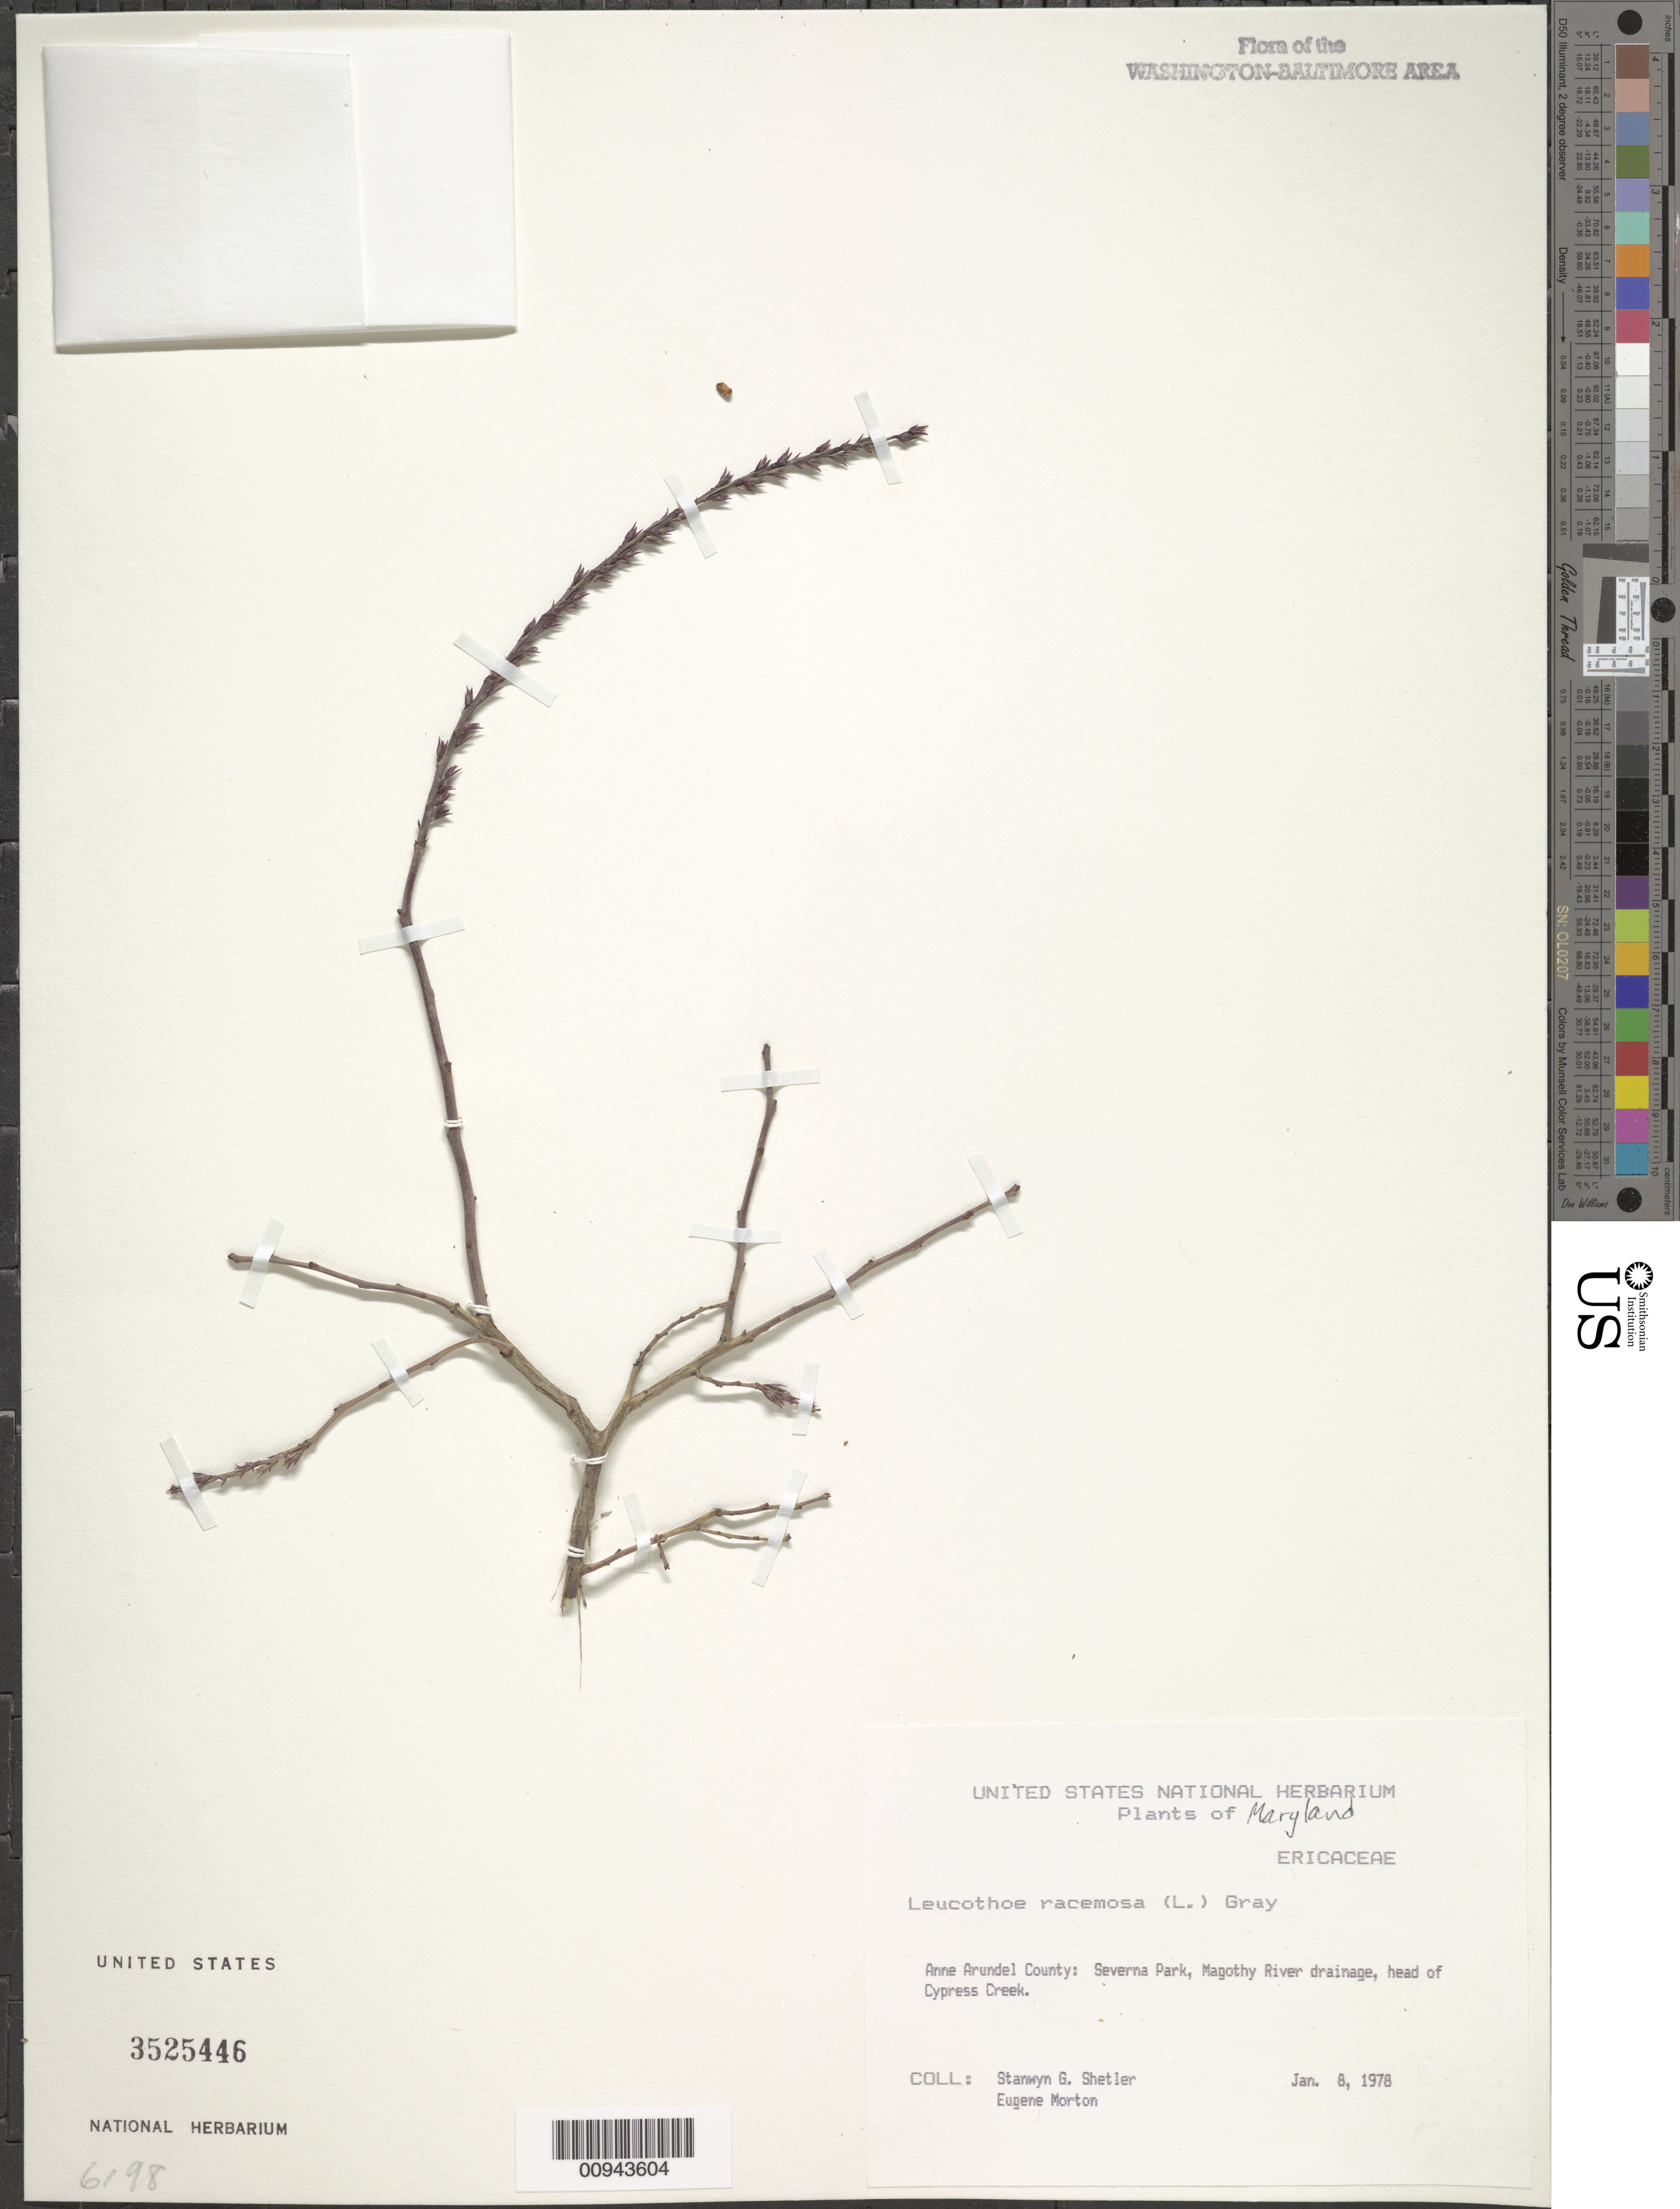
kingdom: Plantae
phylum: Tracheophyta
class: Magnoliopsida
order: Ericales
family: Ericaceae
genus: Leucothoe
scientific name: Leucothoë racemosa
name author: (L.) A. Gray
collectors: S. Shetler & E. Morton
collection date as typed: Jan. 8, 1978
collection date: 1978-01-08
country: United States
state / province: Maryland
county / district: Anne Arundel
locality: Severna Park, Magothy River drainage, head of Cypress Creek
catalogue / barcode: US 3525446